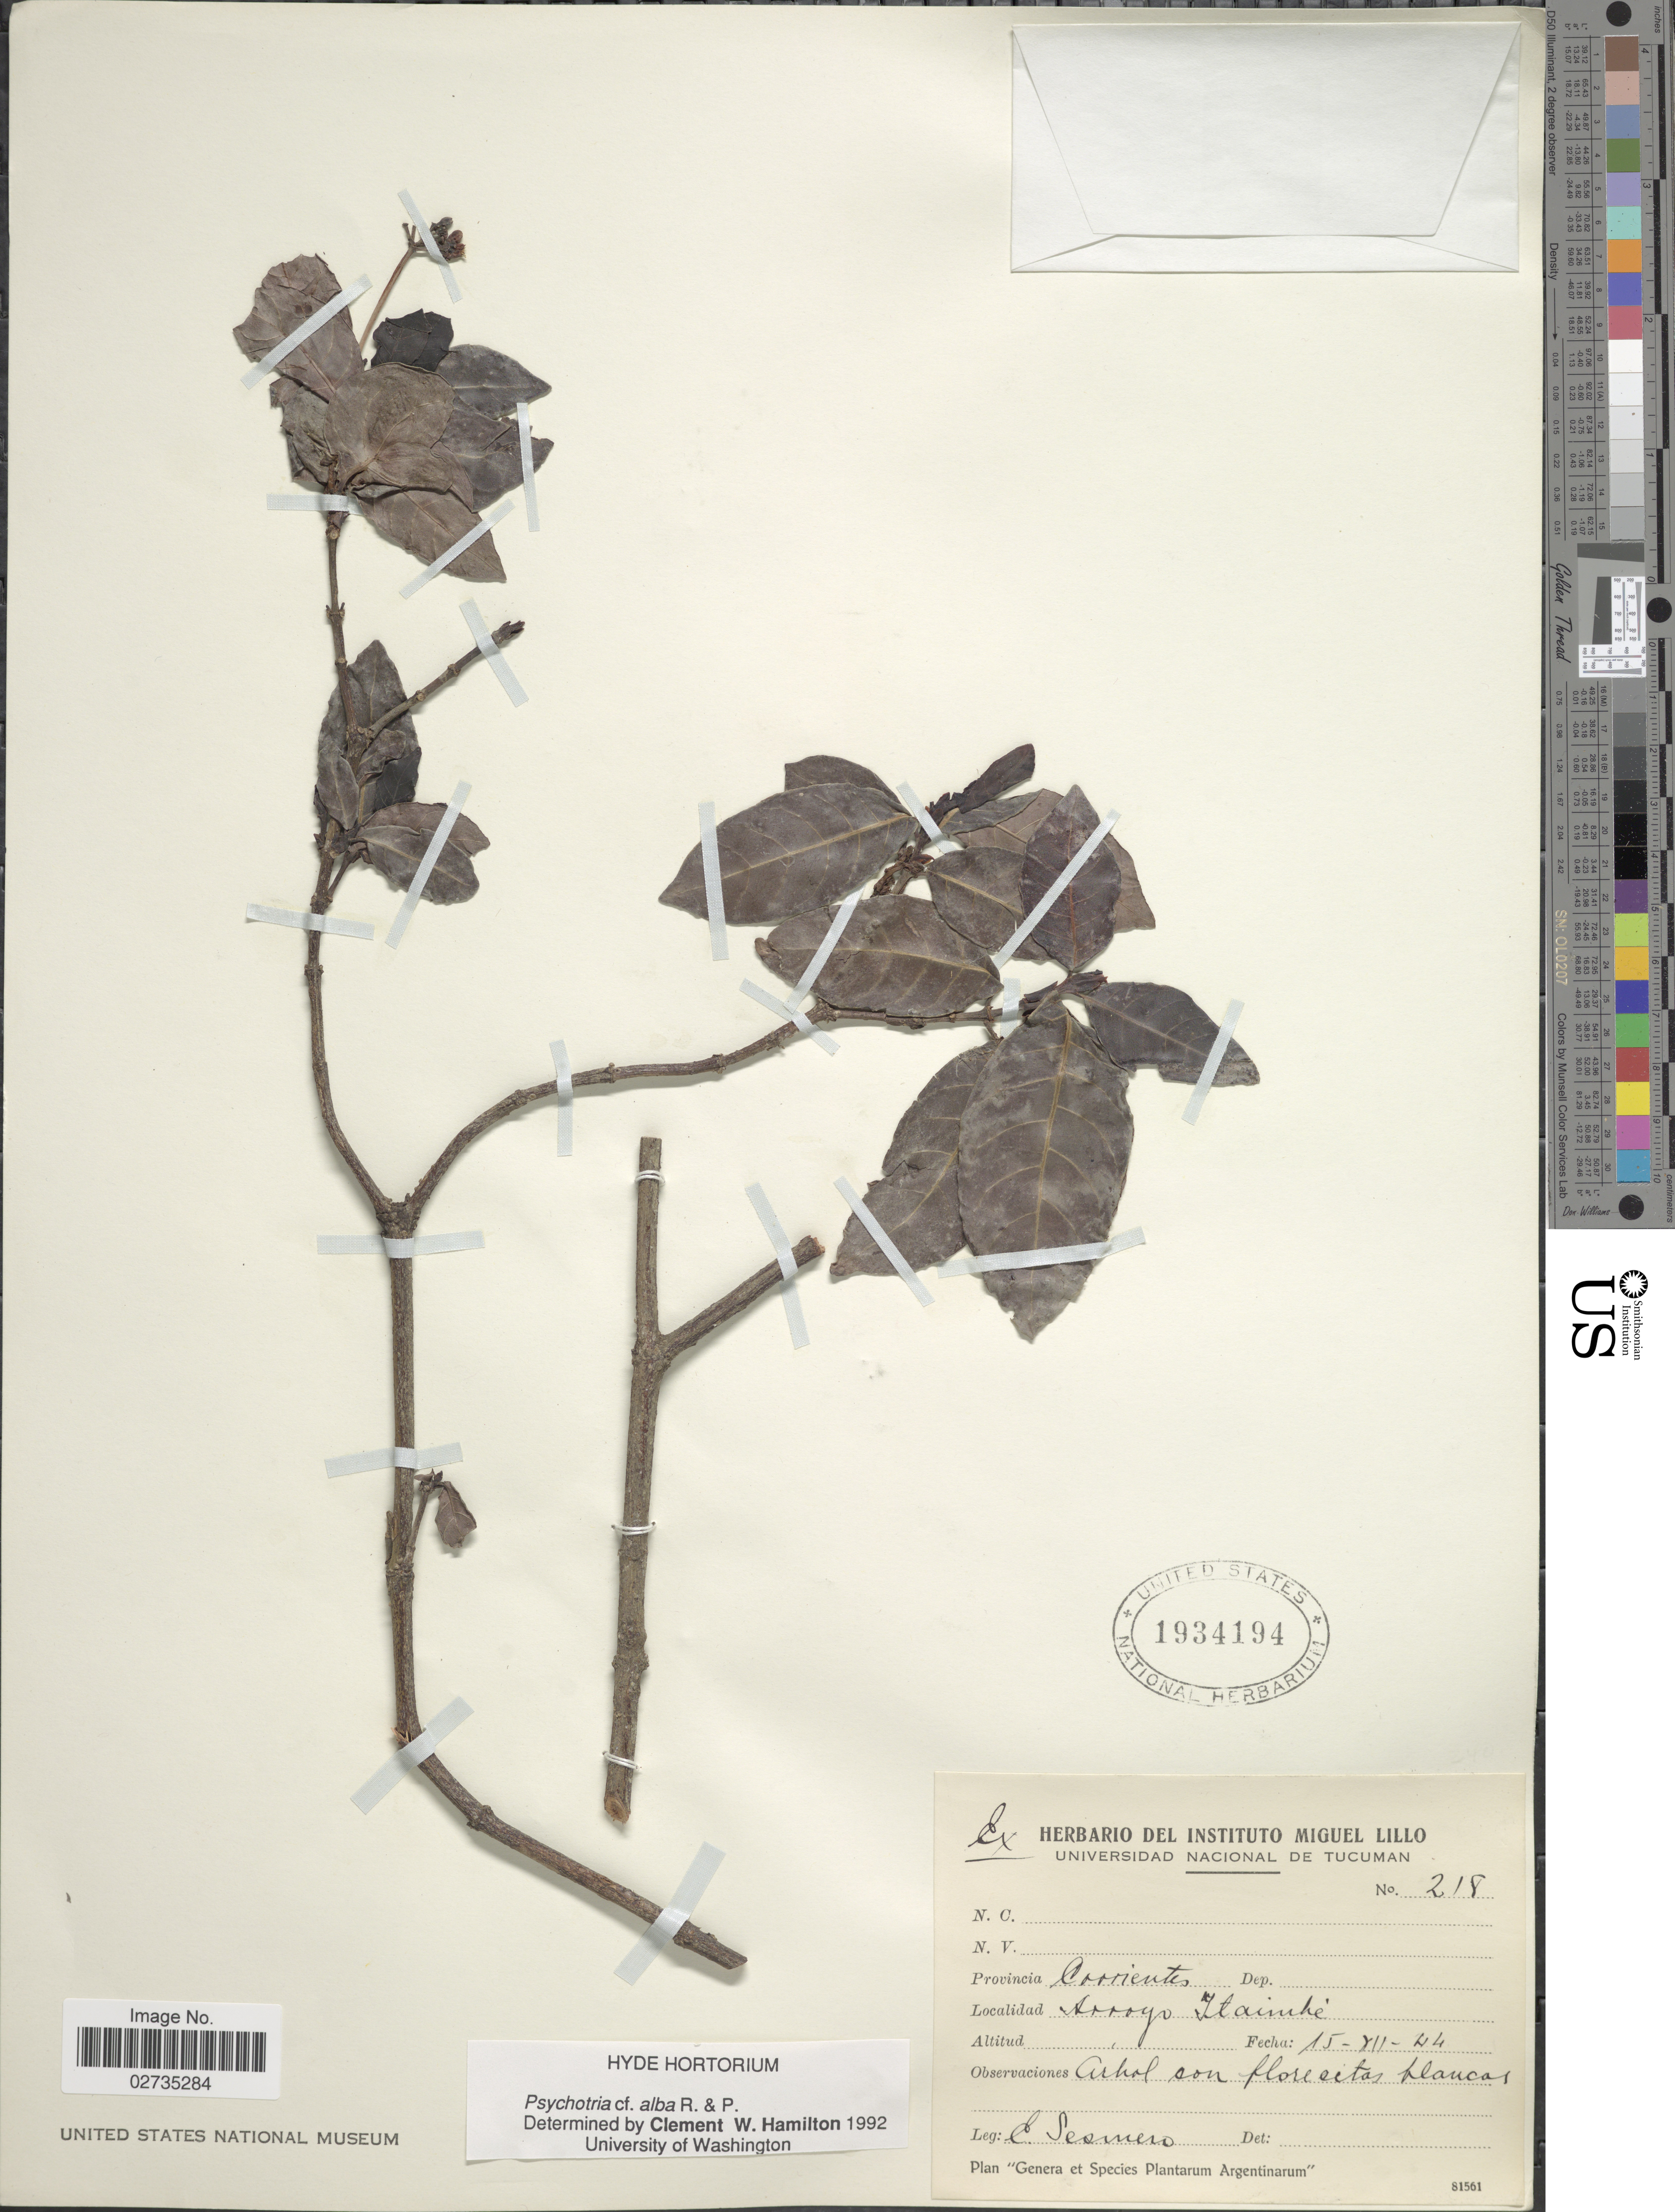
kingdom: Plantae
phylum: Tracheophyta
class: Magnoliopsida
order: Gentianales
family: Rubiaceae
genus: Psychotria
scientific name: Psychotria alba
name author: Ruiz & Pav.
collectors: E. Sesmero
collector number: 218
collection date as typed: Transcribed d/m/y: 15/12/44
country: Argentina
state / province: Corrientes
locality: Provincia Corrientes, Arroyo Itambe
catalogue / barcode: US 1934194